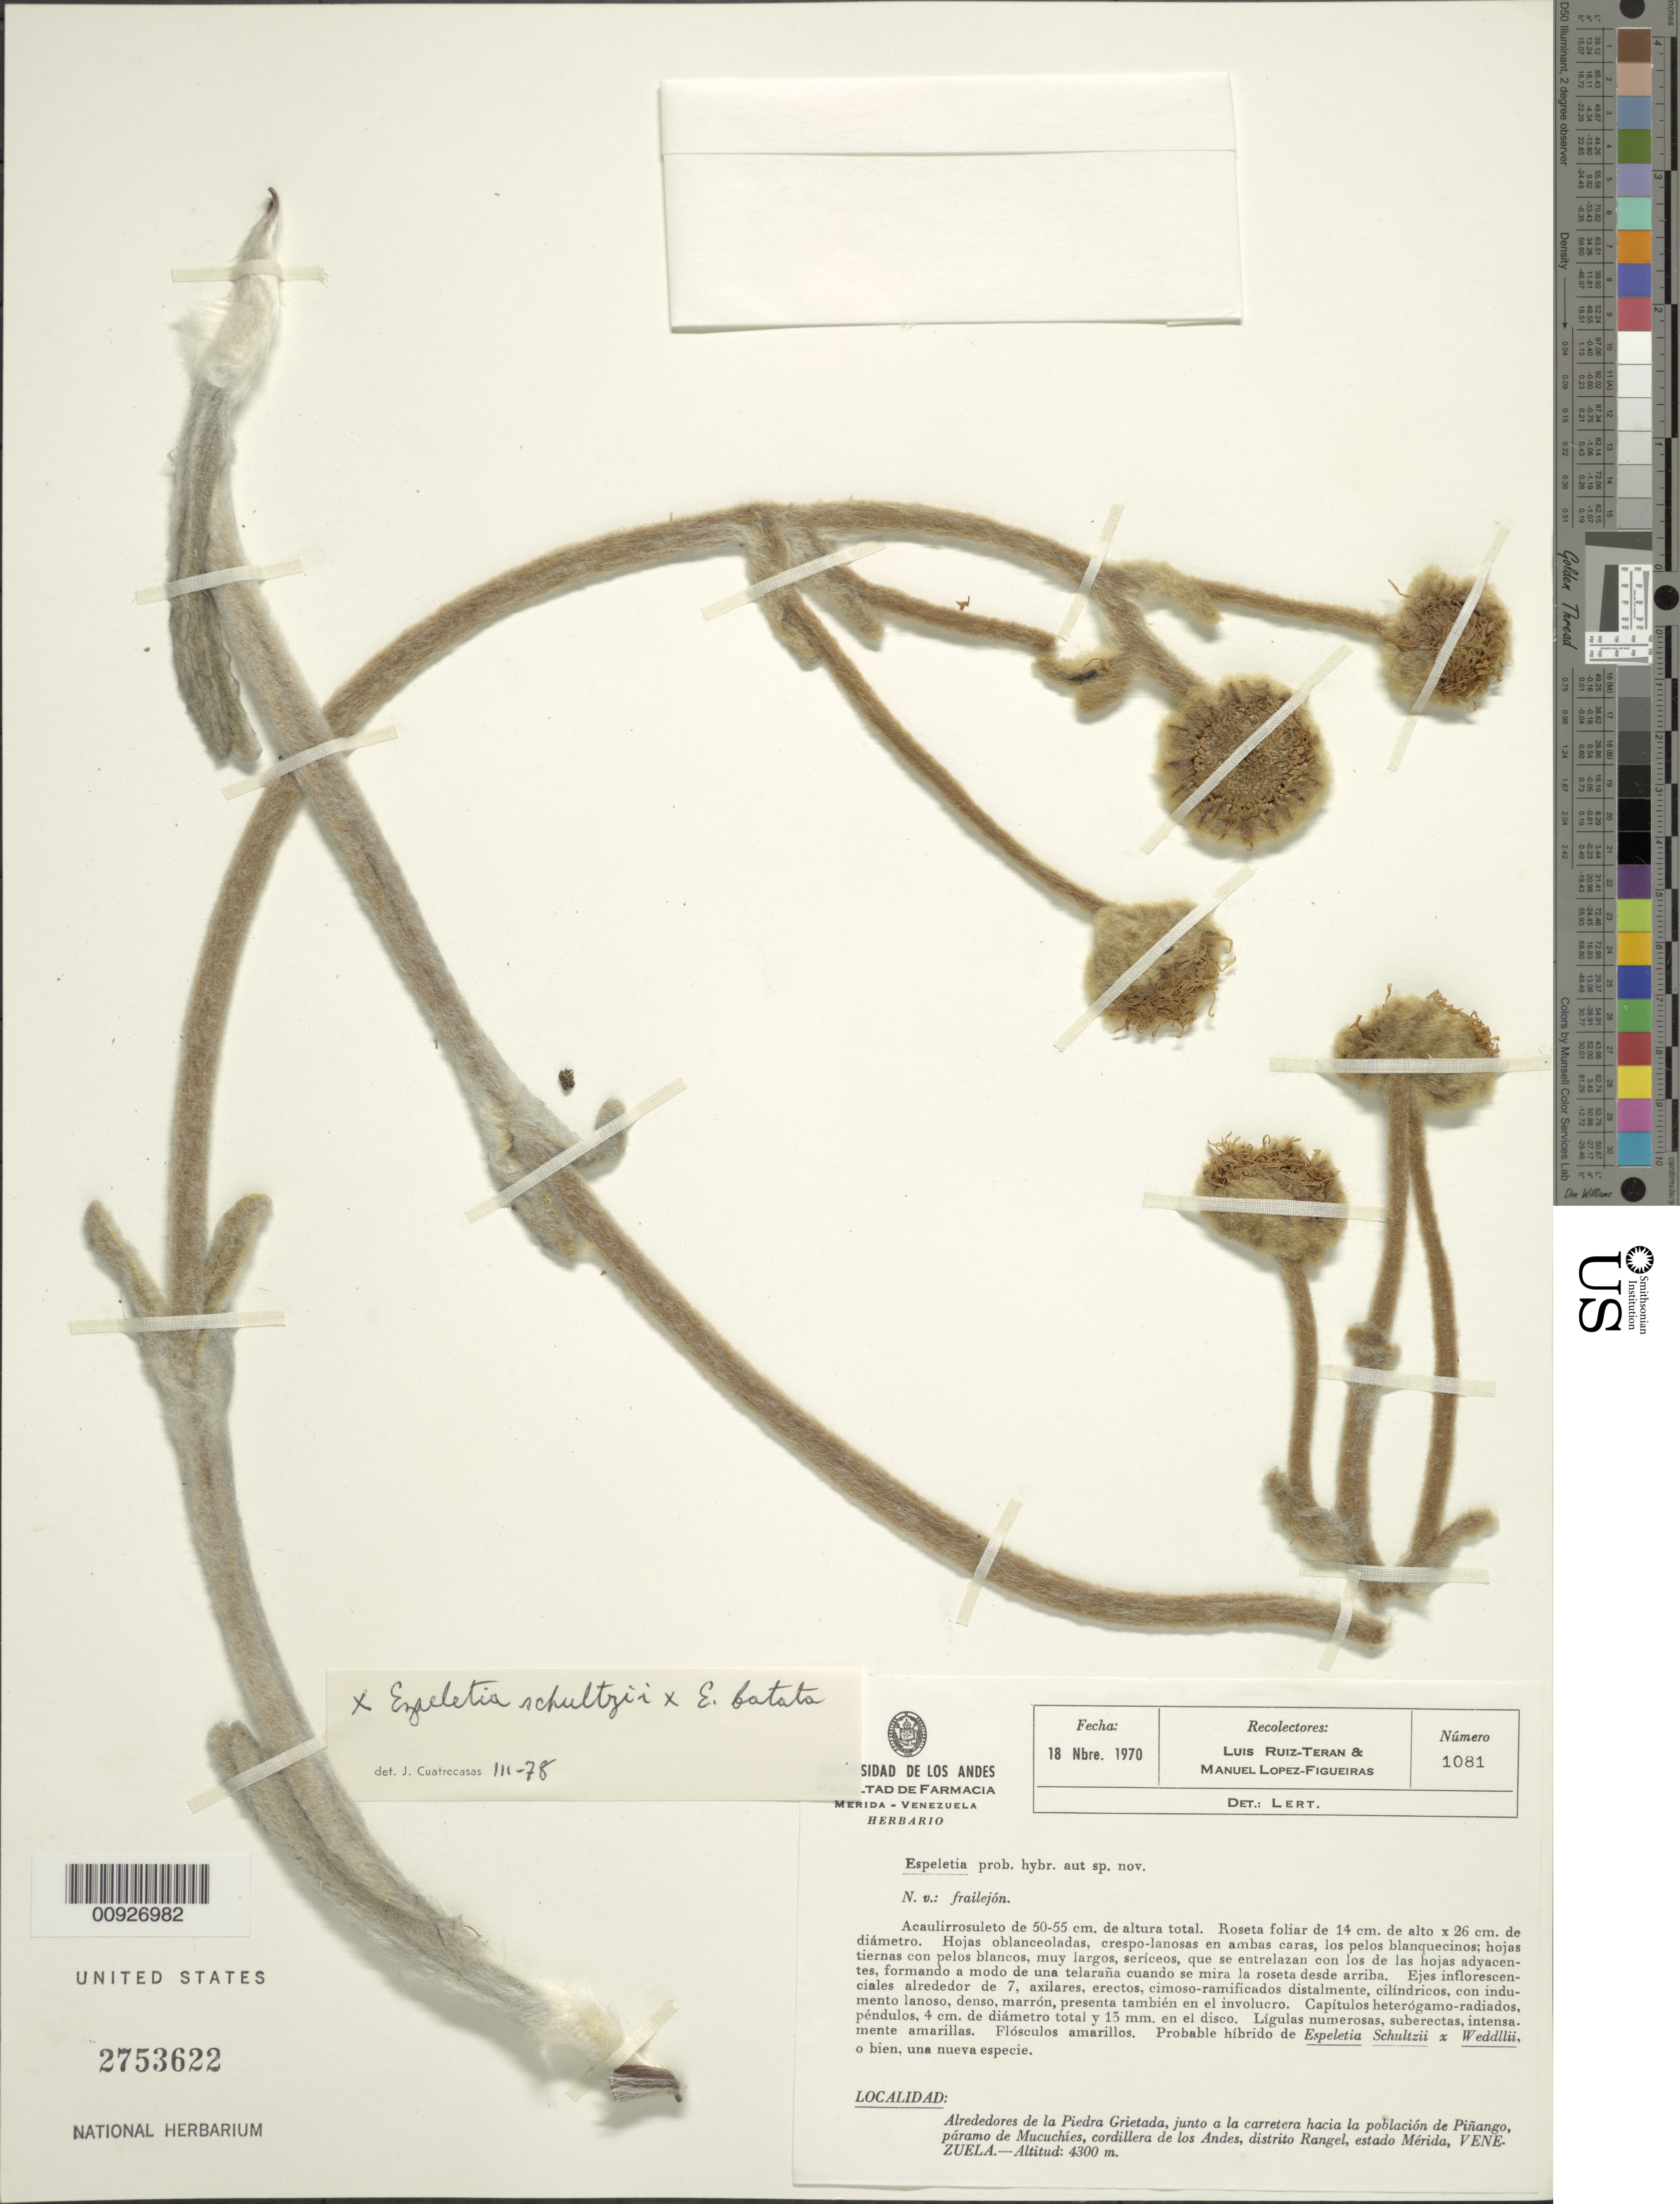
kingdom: Plantae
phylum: Tracheophyta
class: Magnoliopsida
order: Asterales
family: Asteraceae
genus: Espeletia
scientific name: Espeletia schultzii x E. batata Cuatrec.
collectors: L. E. Ruíz-Terán & M. López Figueiras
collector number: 1081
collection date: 1970-11-18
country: Venezuela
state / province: Mérida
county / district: Rangel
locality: P. de Mucuchíes. Alredores de la Piedra Grietada, junto a al carretera hacia la población de Piñango, páramo de Mucuchíes, cordillera de los Andes.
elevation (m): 4300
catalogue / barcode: US 2753622